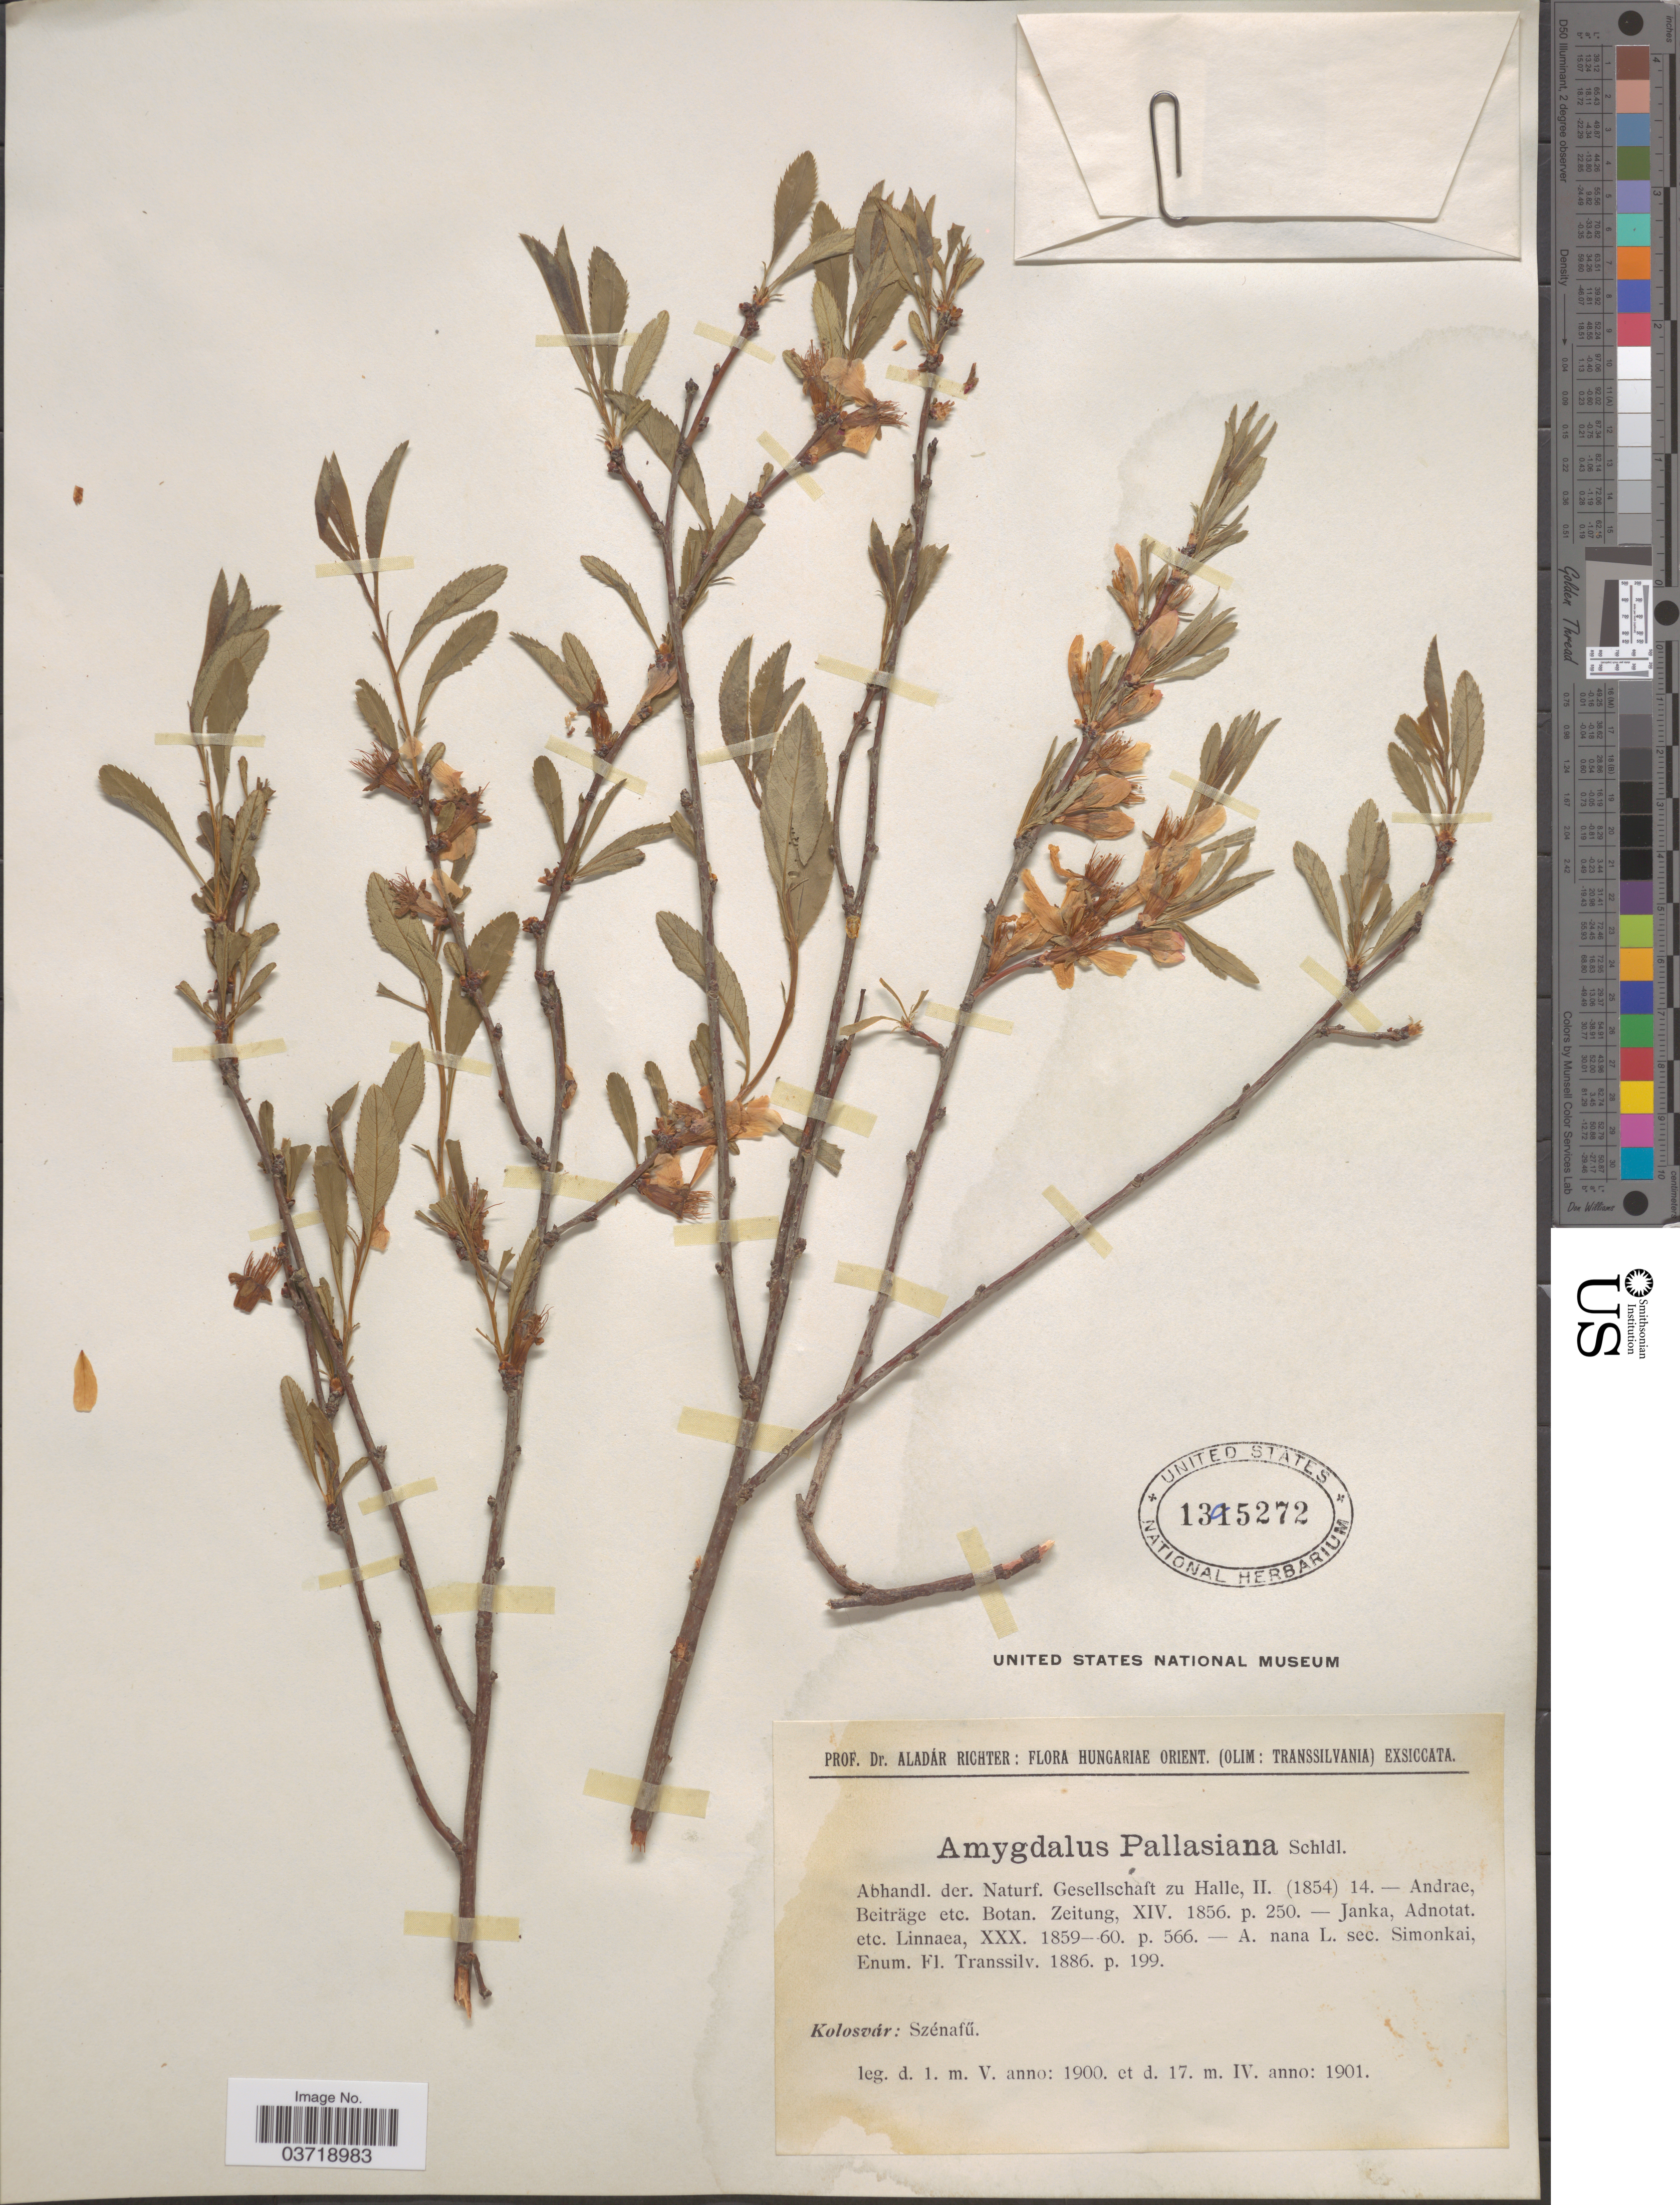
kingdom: Plantae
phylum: Tracheophyta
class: Magnoliopsida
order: Rosales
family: Rosaceae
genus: Prunus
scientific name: Prunus tenella var. tenella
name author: Batsch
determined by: Strong, Mark T., (BOT), Smithsonian Institution - National Museum of Natural History (UNITED STATES)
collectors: A. Richter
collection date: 1900-05-01/1901-06-17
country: Hungary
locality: Hungariae Orient. (Olim: Transsilvania). Kolosvár: Szénafü.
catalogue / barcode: US 1395272